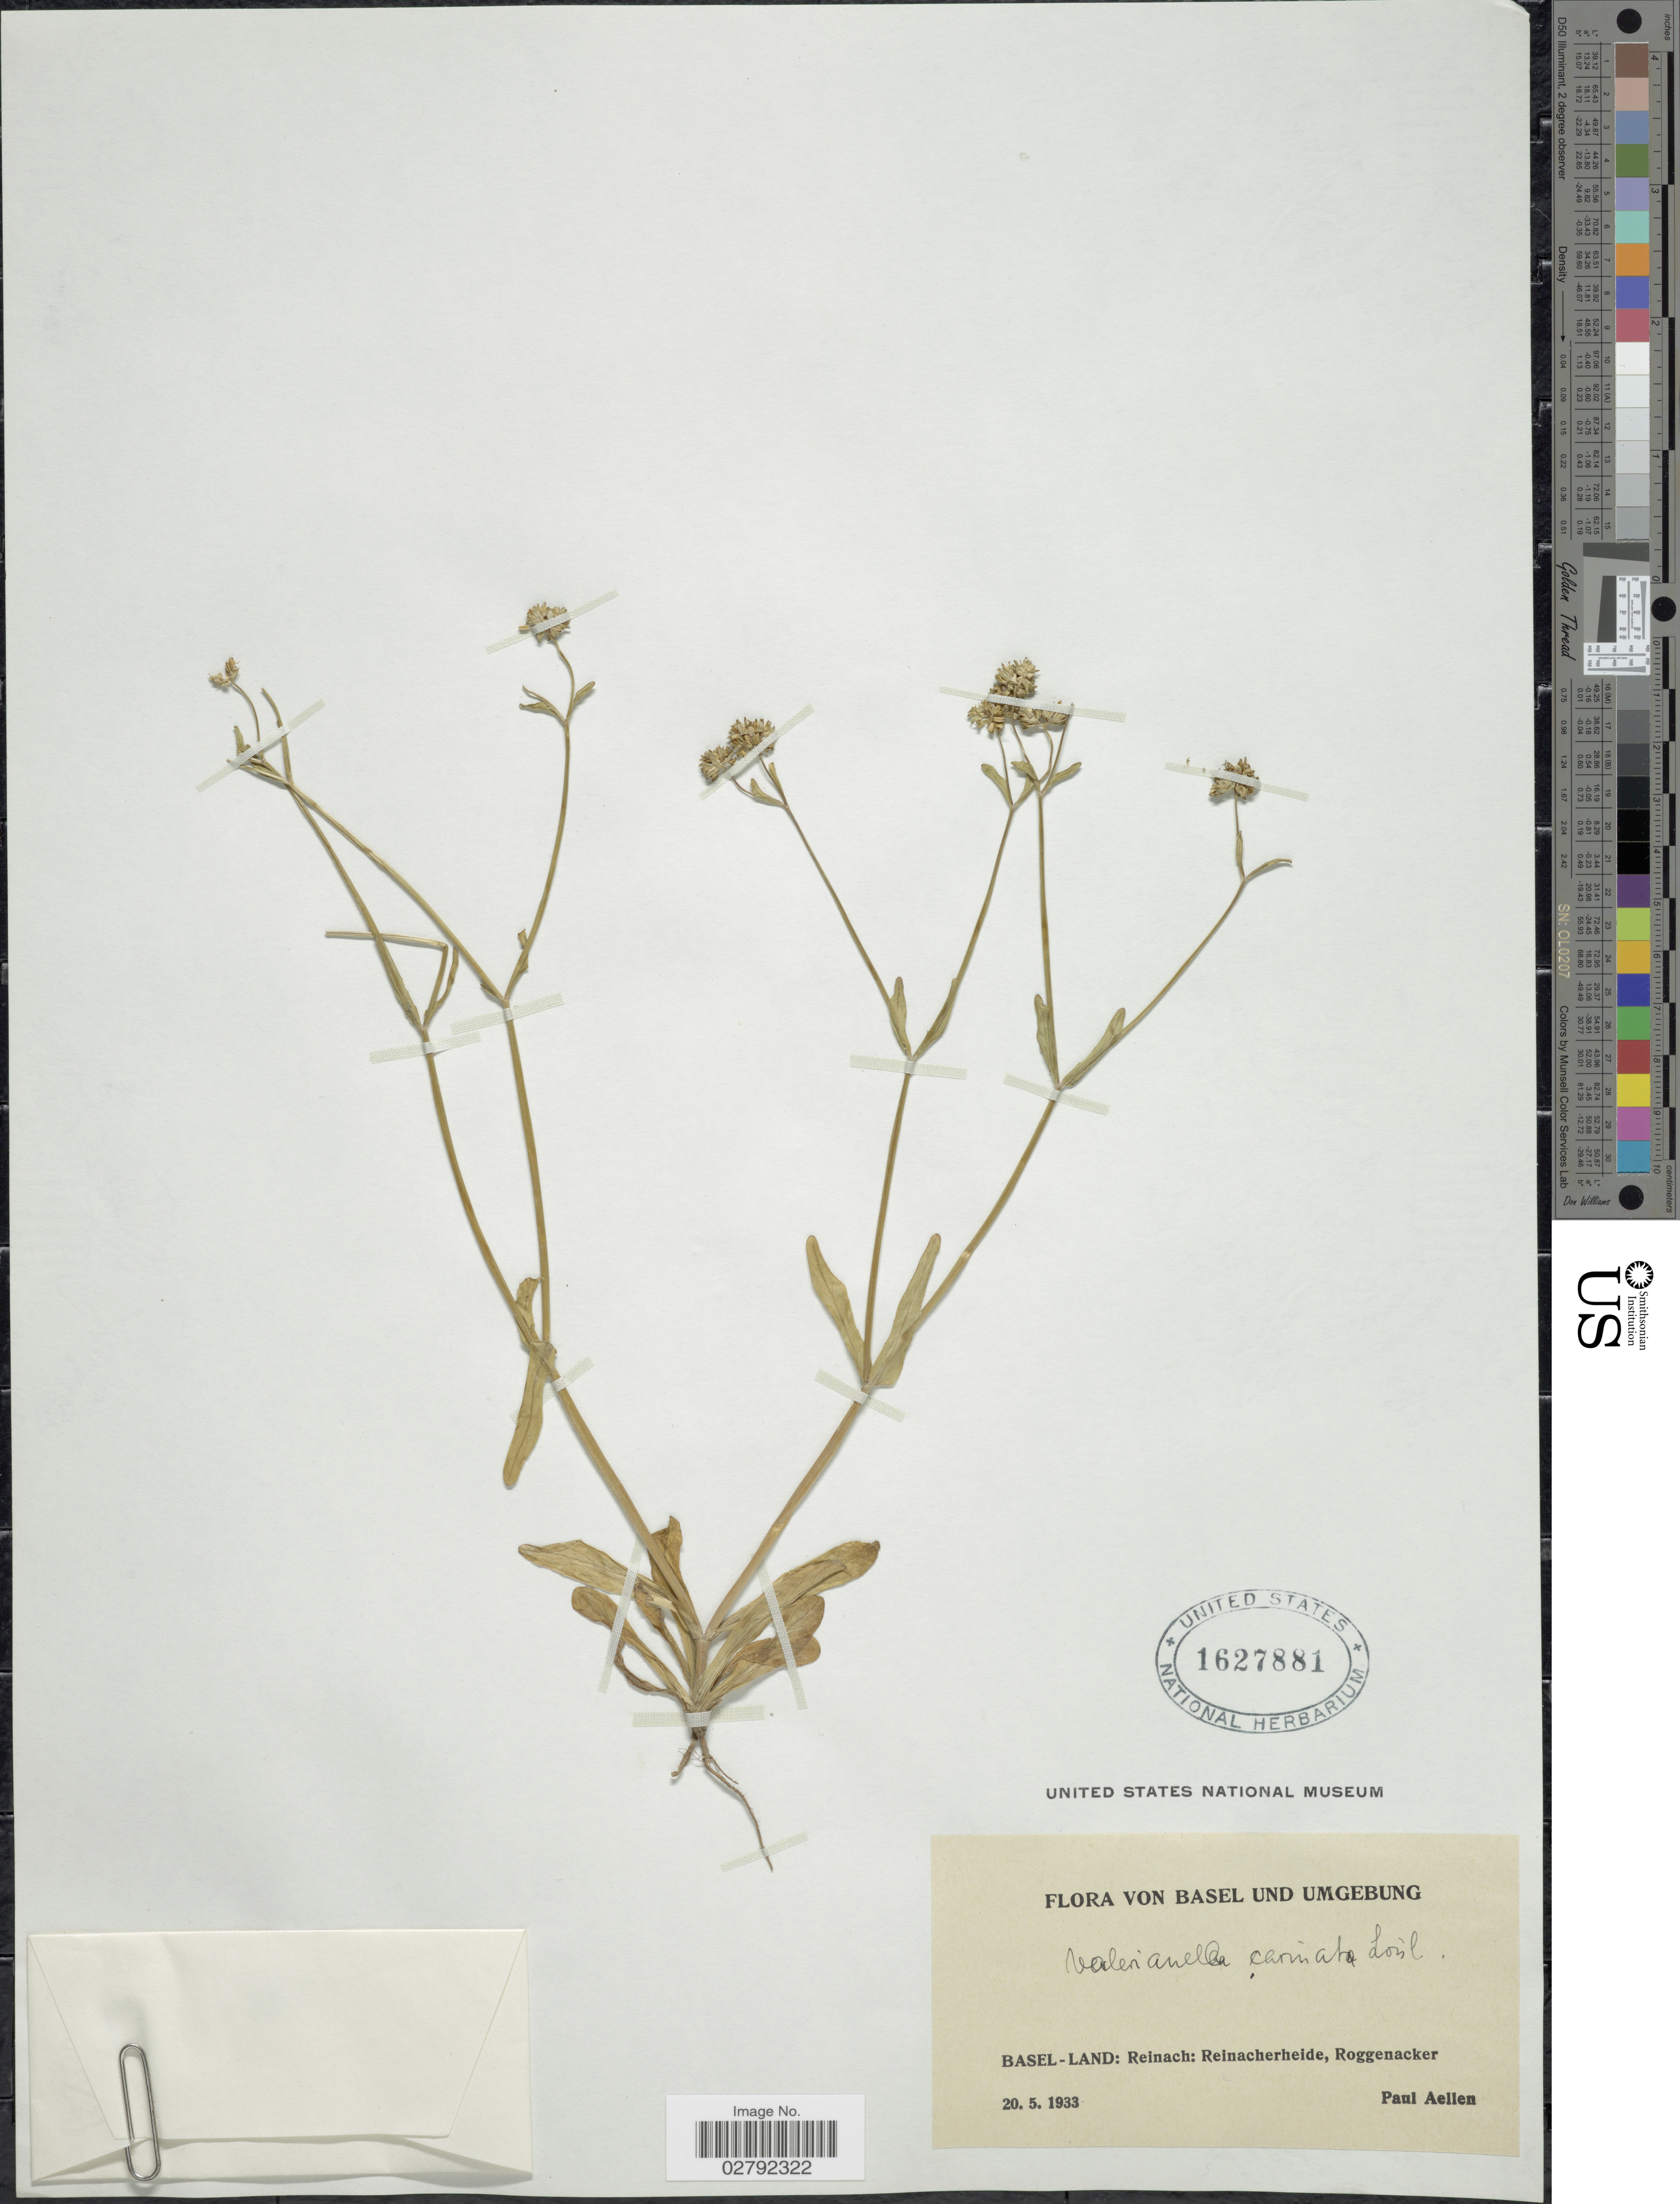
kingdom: Plantae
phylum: Tracheophyta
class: Magnoliopsida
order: Dipsacales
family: Caprifoliaceae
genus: Valerianella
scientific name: Valerianella carinata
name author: Loisel.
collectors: P. Aellen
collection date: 1933-05-20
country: Switzerland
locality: Basel und Umgebung. Basel-Land: Reinach: Reinacherheide, Roggenacker.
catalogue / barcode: US 1627881